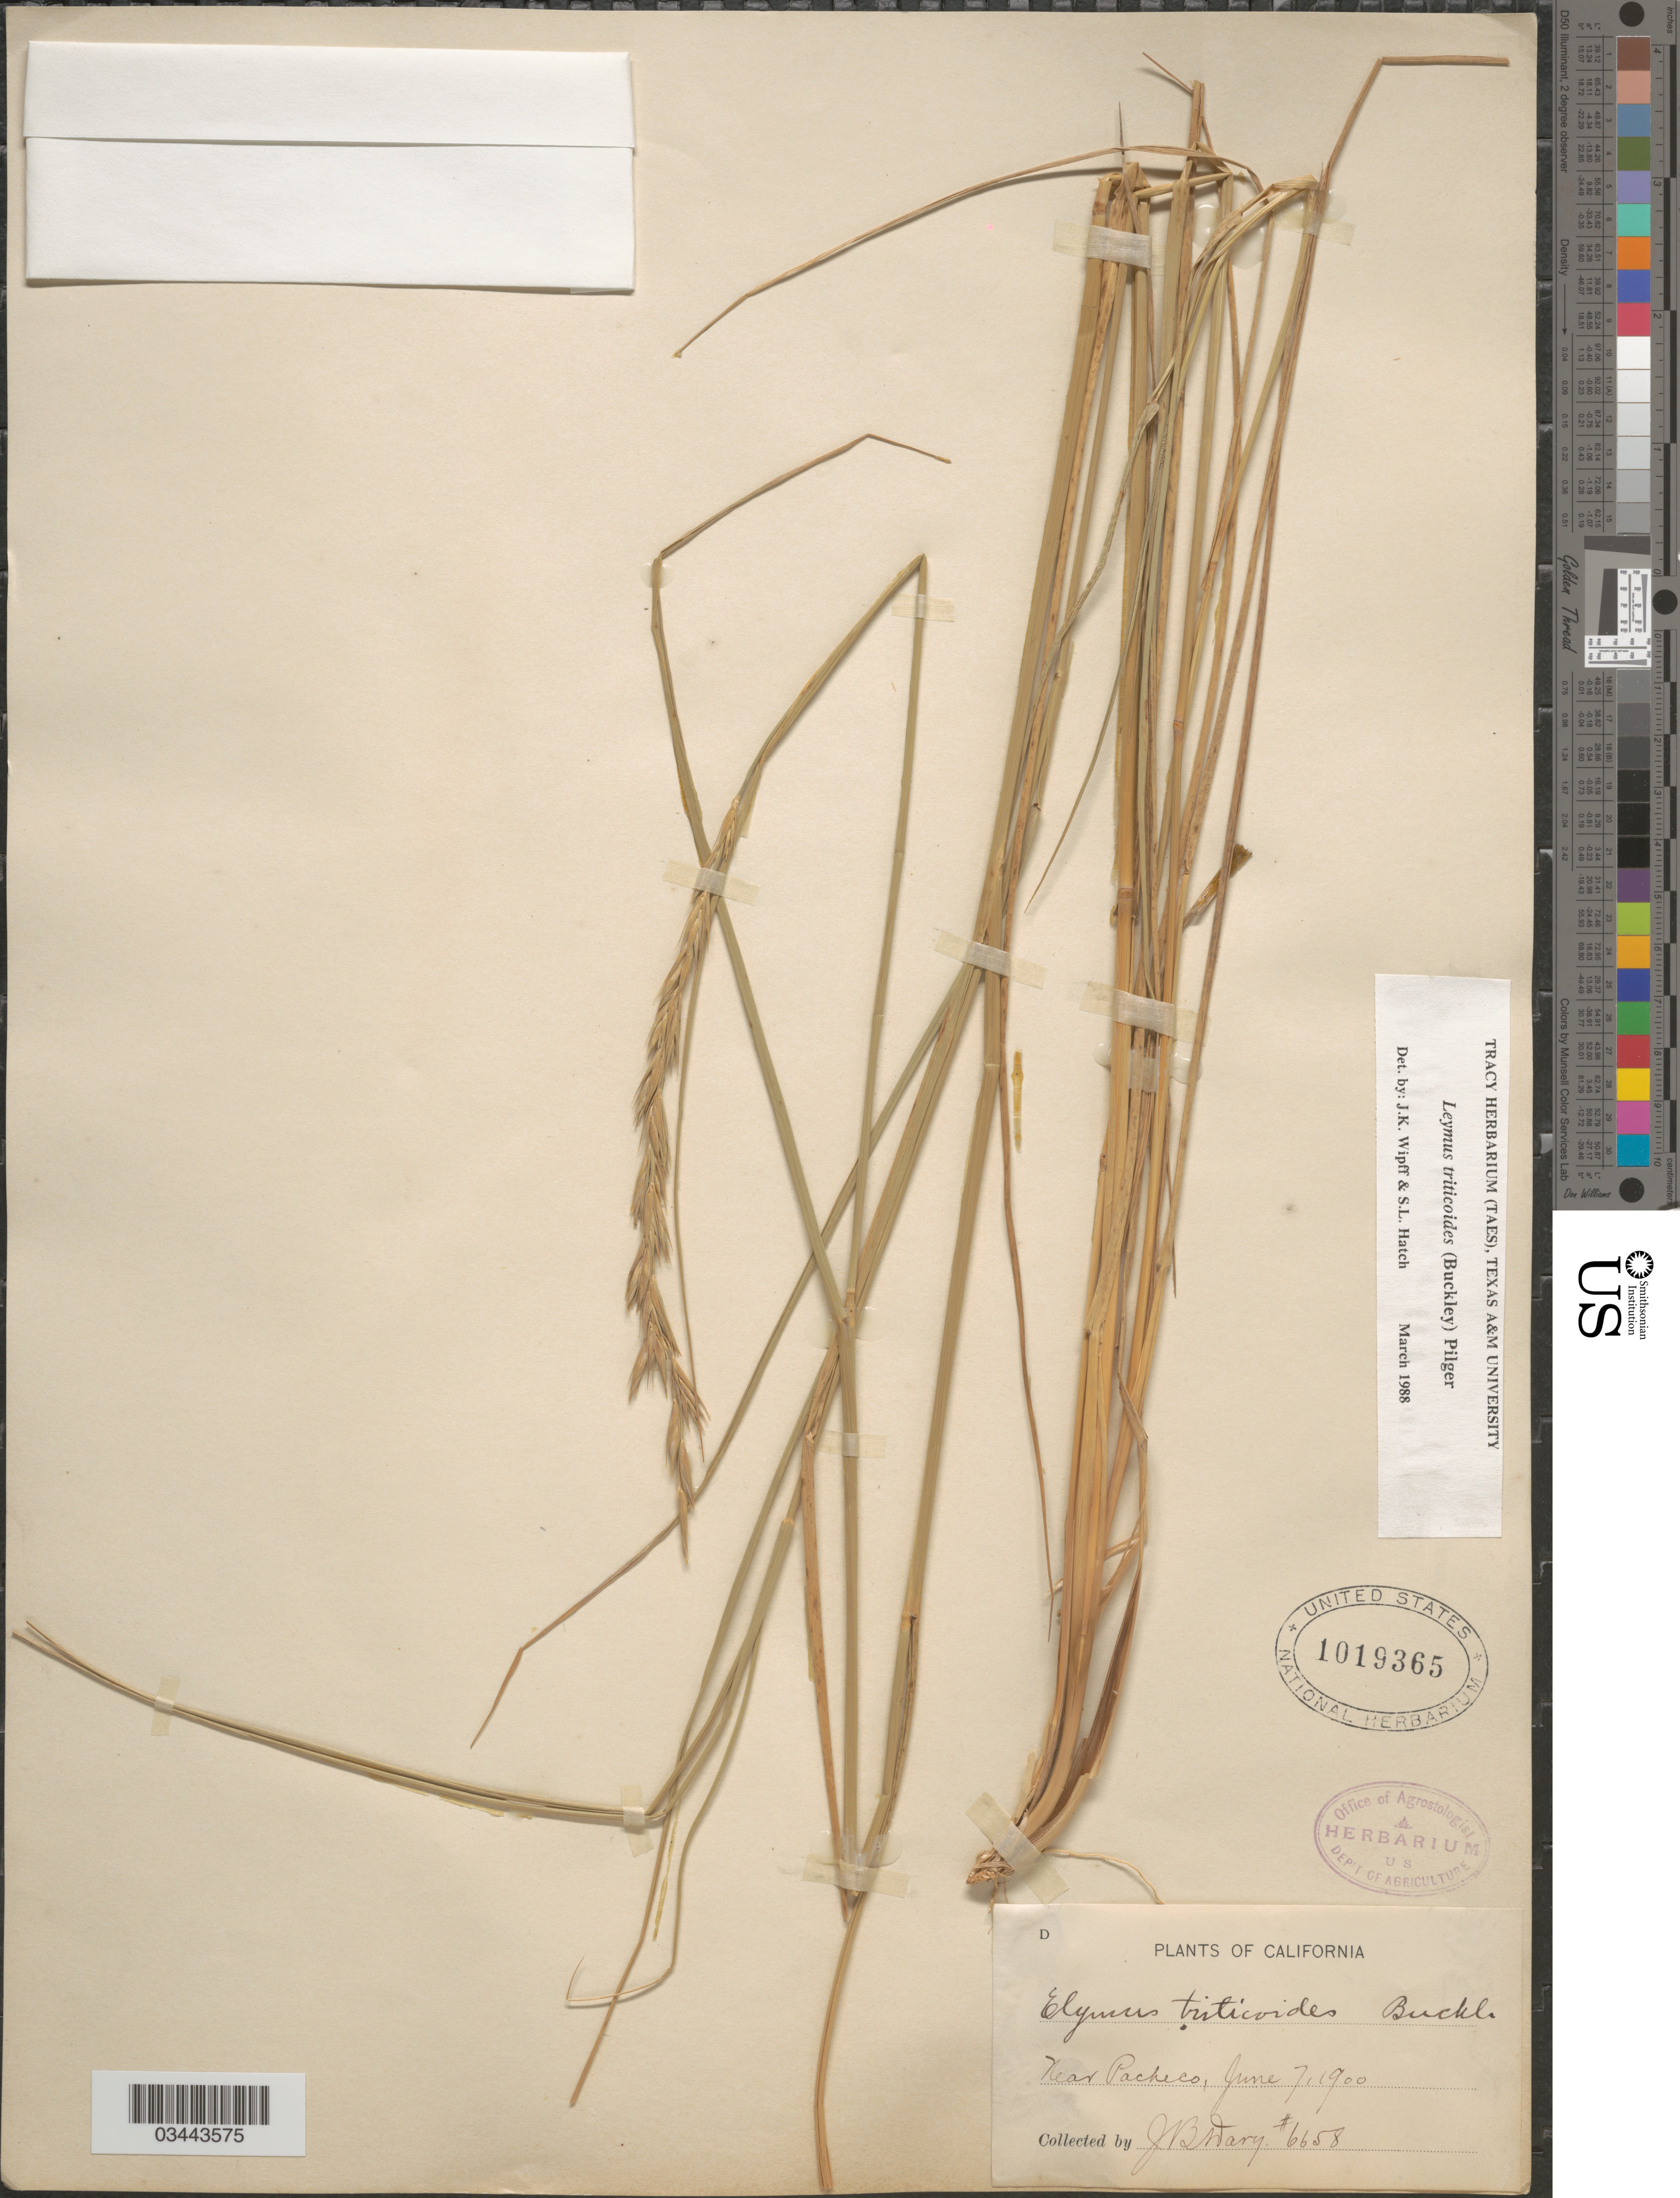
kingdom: Plantae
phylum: Tracheophyta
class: Liliopsida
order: Poales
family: Poaceae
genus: Leymus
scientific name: Leymus triticoides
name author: (Buckley) Pilg.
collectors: J. Dary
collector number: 6658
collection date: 1900-06-07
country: United States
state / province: California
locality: Near Pacheco.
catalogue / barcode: US 1019365